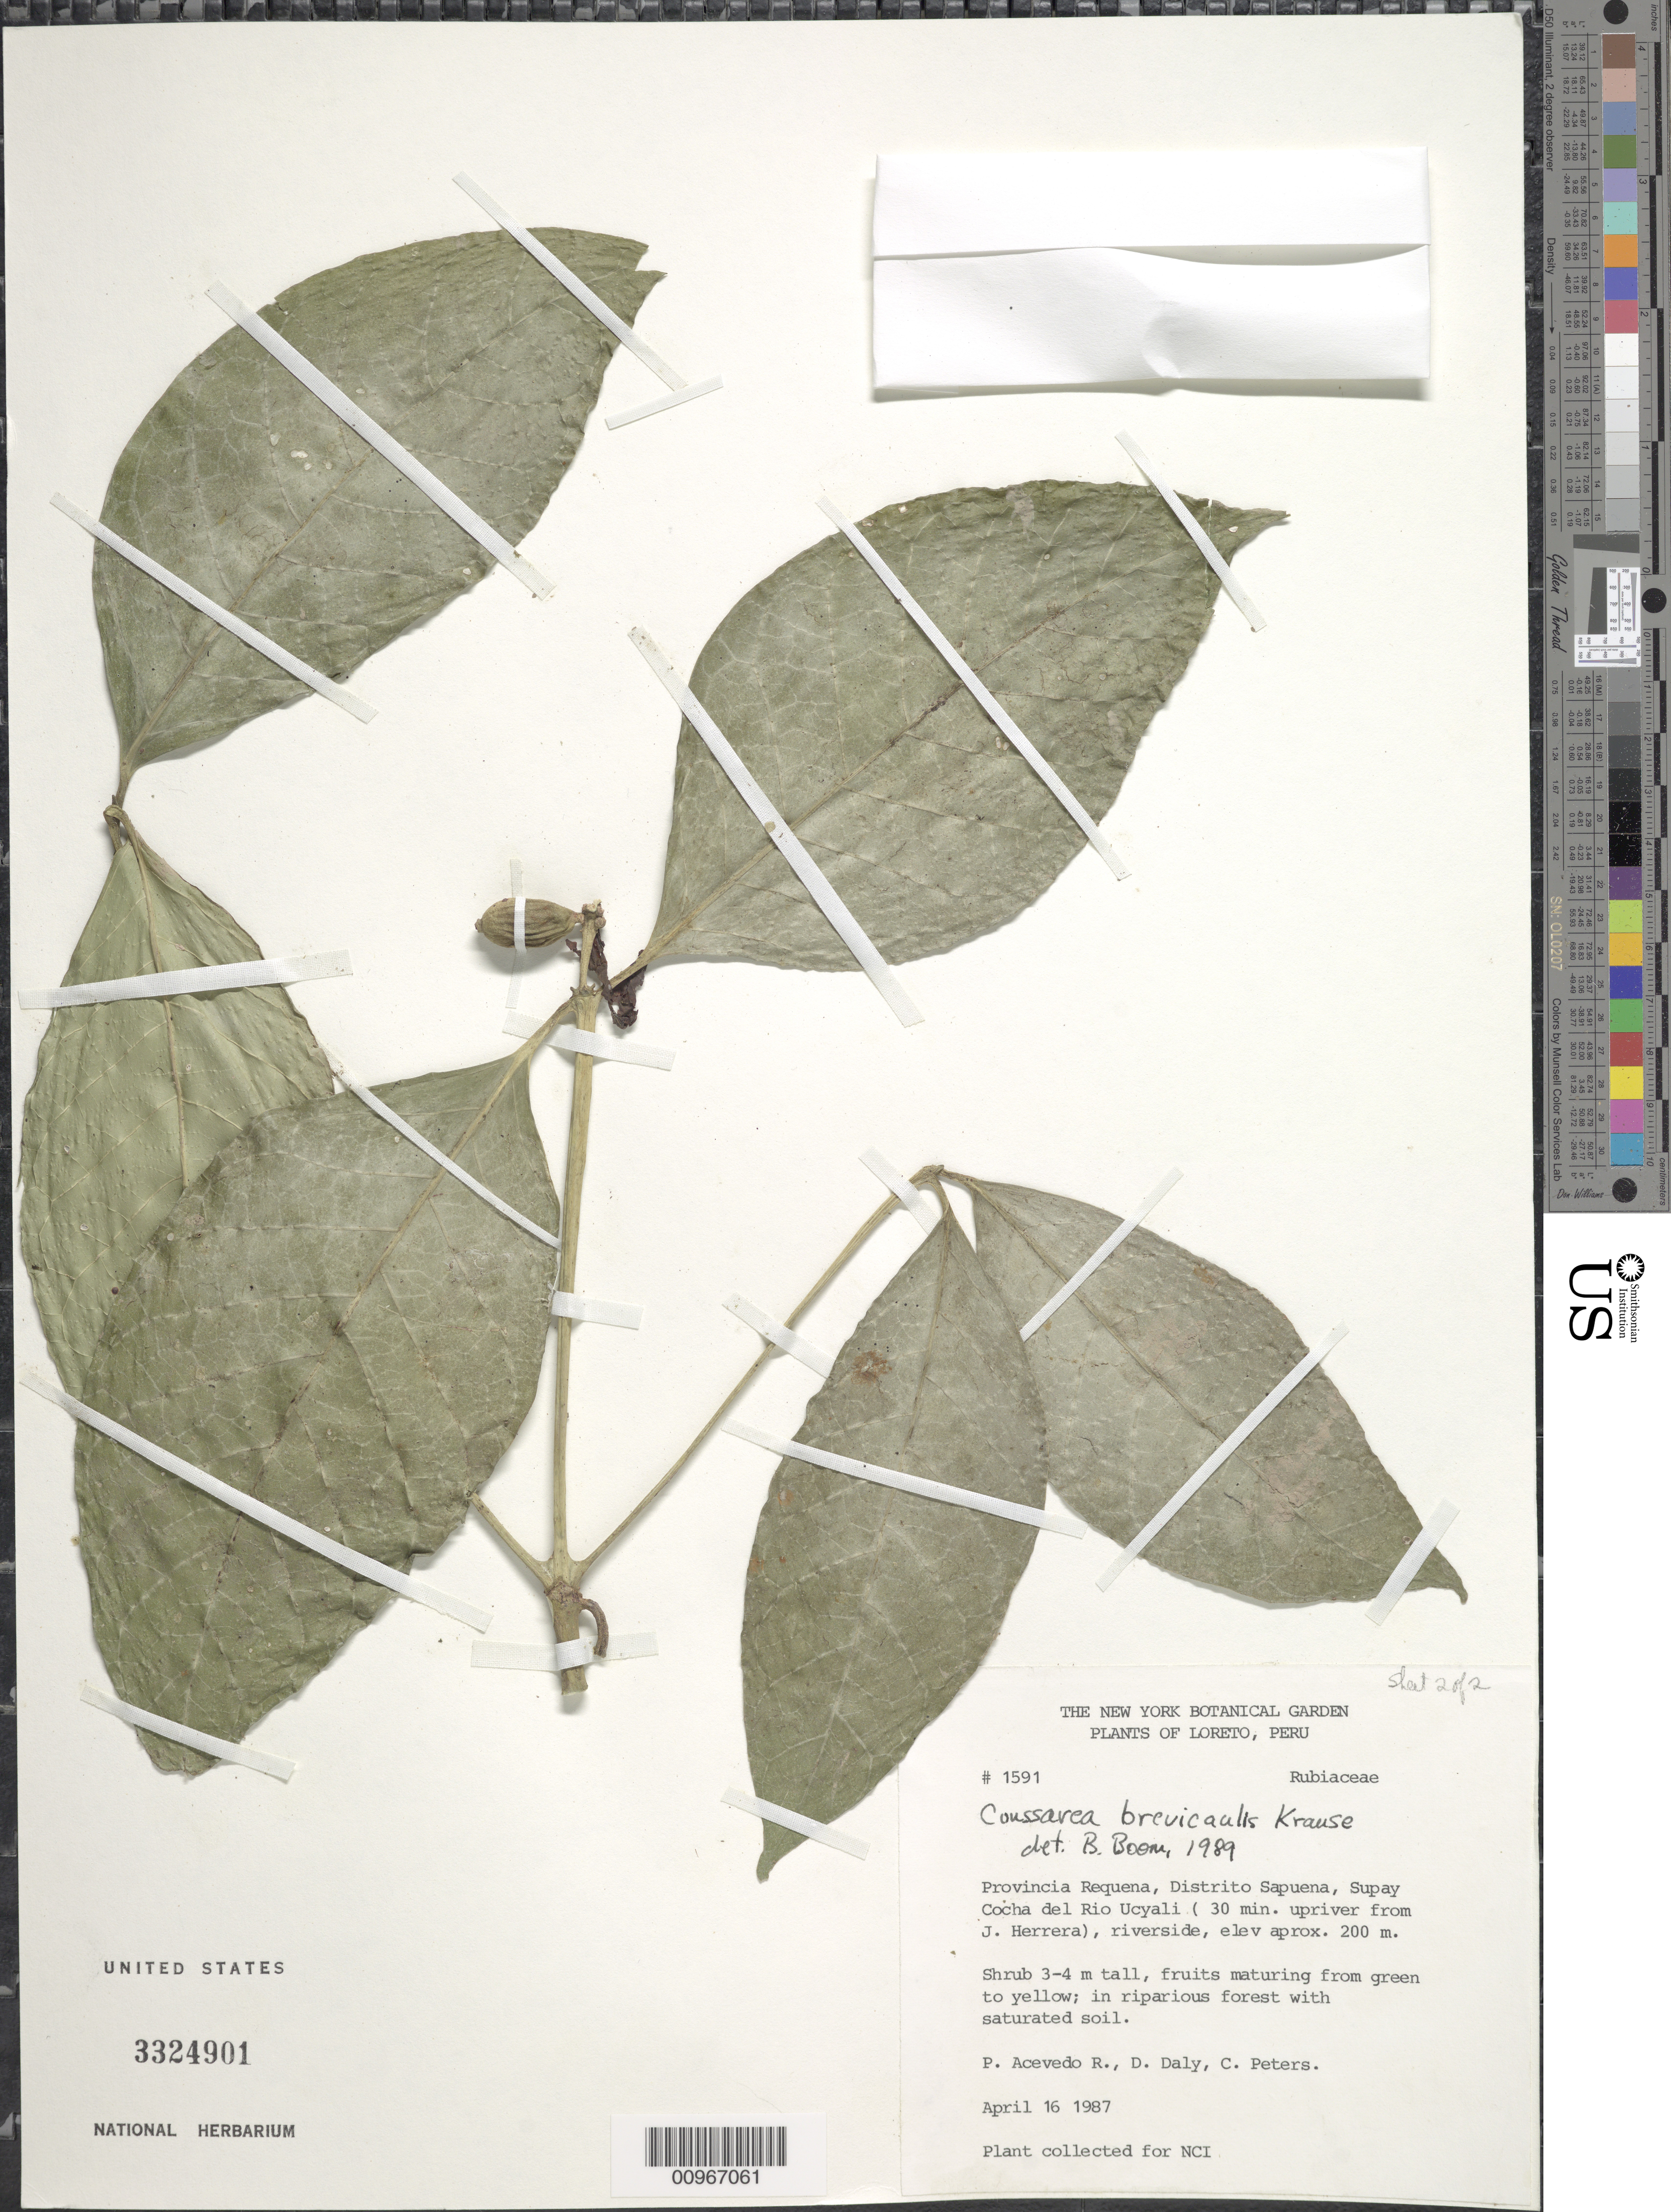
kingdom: Plantae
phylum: Tracheophyta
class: Magnoliopsida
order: Gentianales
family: Rubiaceae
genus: Coussarea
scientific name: Coussarea brevicaulis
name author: K. Krause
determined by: Boom, B. M.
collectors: P. Acevedo-Rodr., D. C. Daly & C. Peters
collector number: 1591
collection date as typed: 16 Apr 1987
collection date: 1987-04-16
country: Peru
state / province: Loreto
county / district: Requena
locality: Loreto; Prov. Requena; Dist. Sapuena; Cano Ericagua.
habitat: Bosque ribereno, saturated soil.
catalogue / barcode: US 3324901